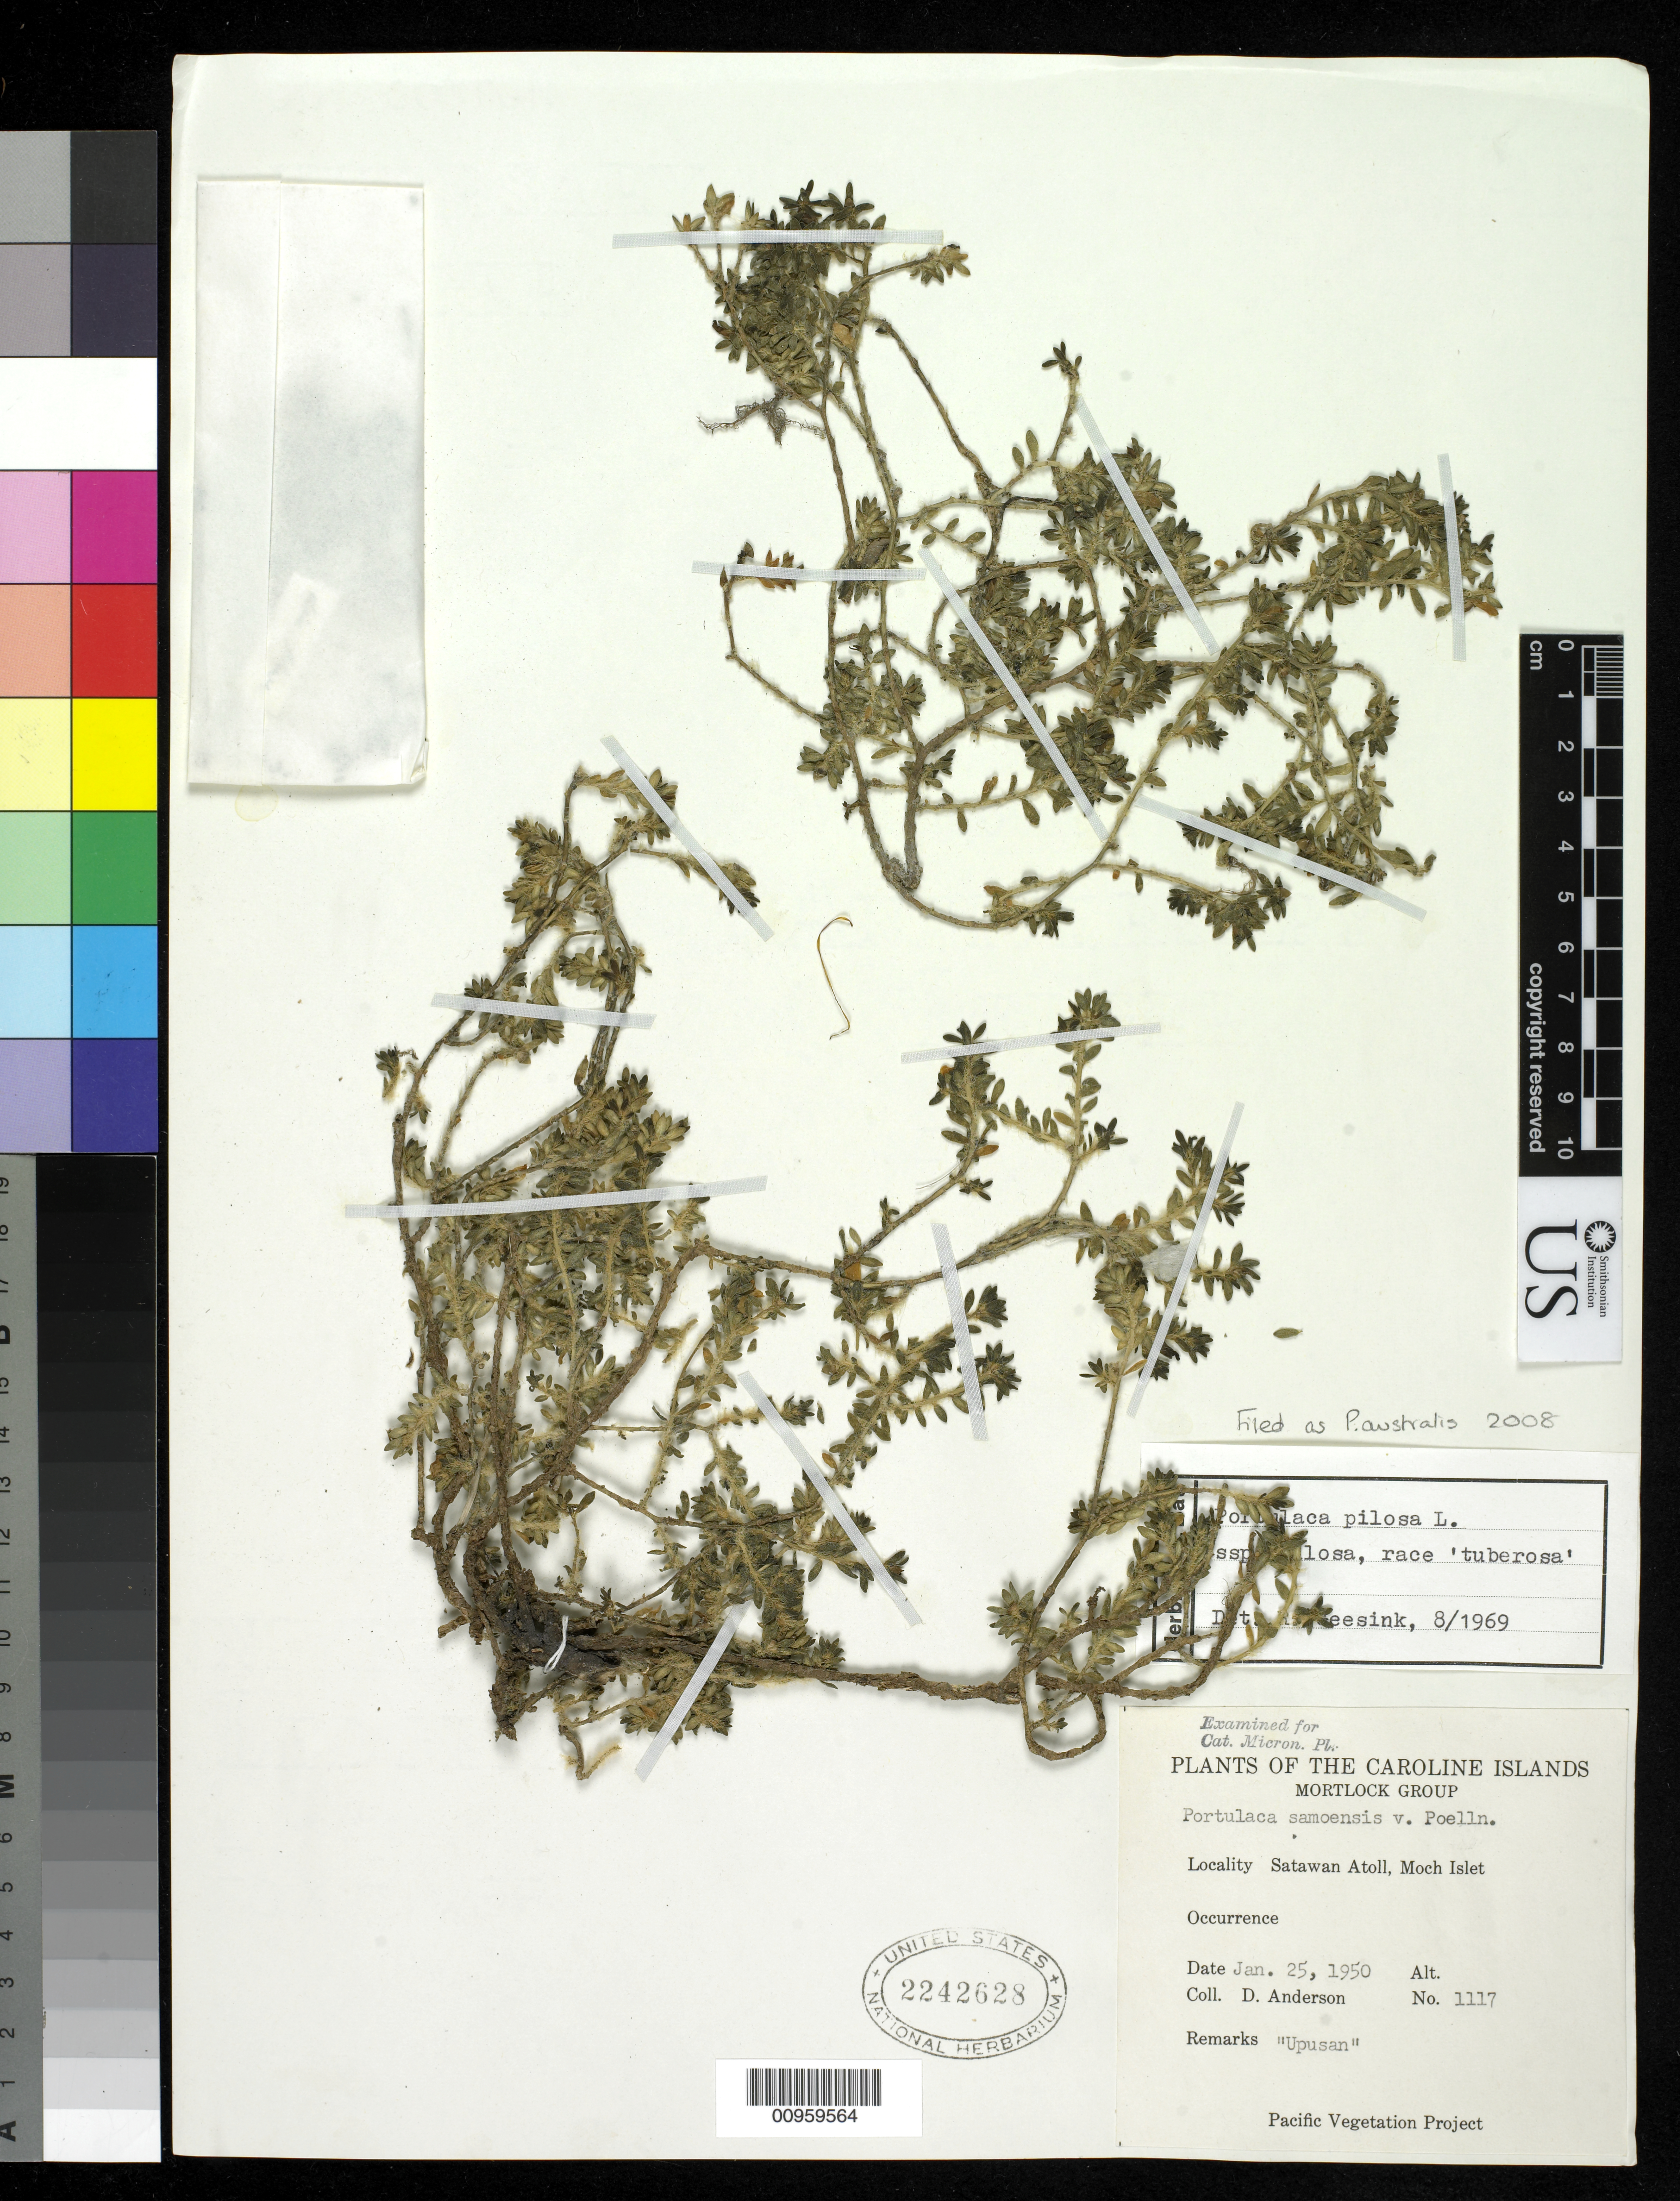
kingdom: Plantae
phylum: Tracheophyta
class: Magnoliopsida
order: Caryophyllales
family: Portulacaceae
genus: Portulaca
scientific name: Portulaca australis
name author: Endl.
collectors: D. Anderson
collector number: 1117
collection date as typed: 25 Jan 1950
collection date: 1950-01-25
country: Micronesia, Federated States of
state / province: Truk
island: Satawan Atoll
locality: Moch Islet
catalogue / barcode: US 2242628